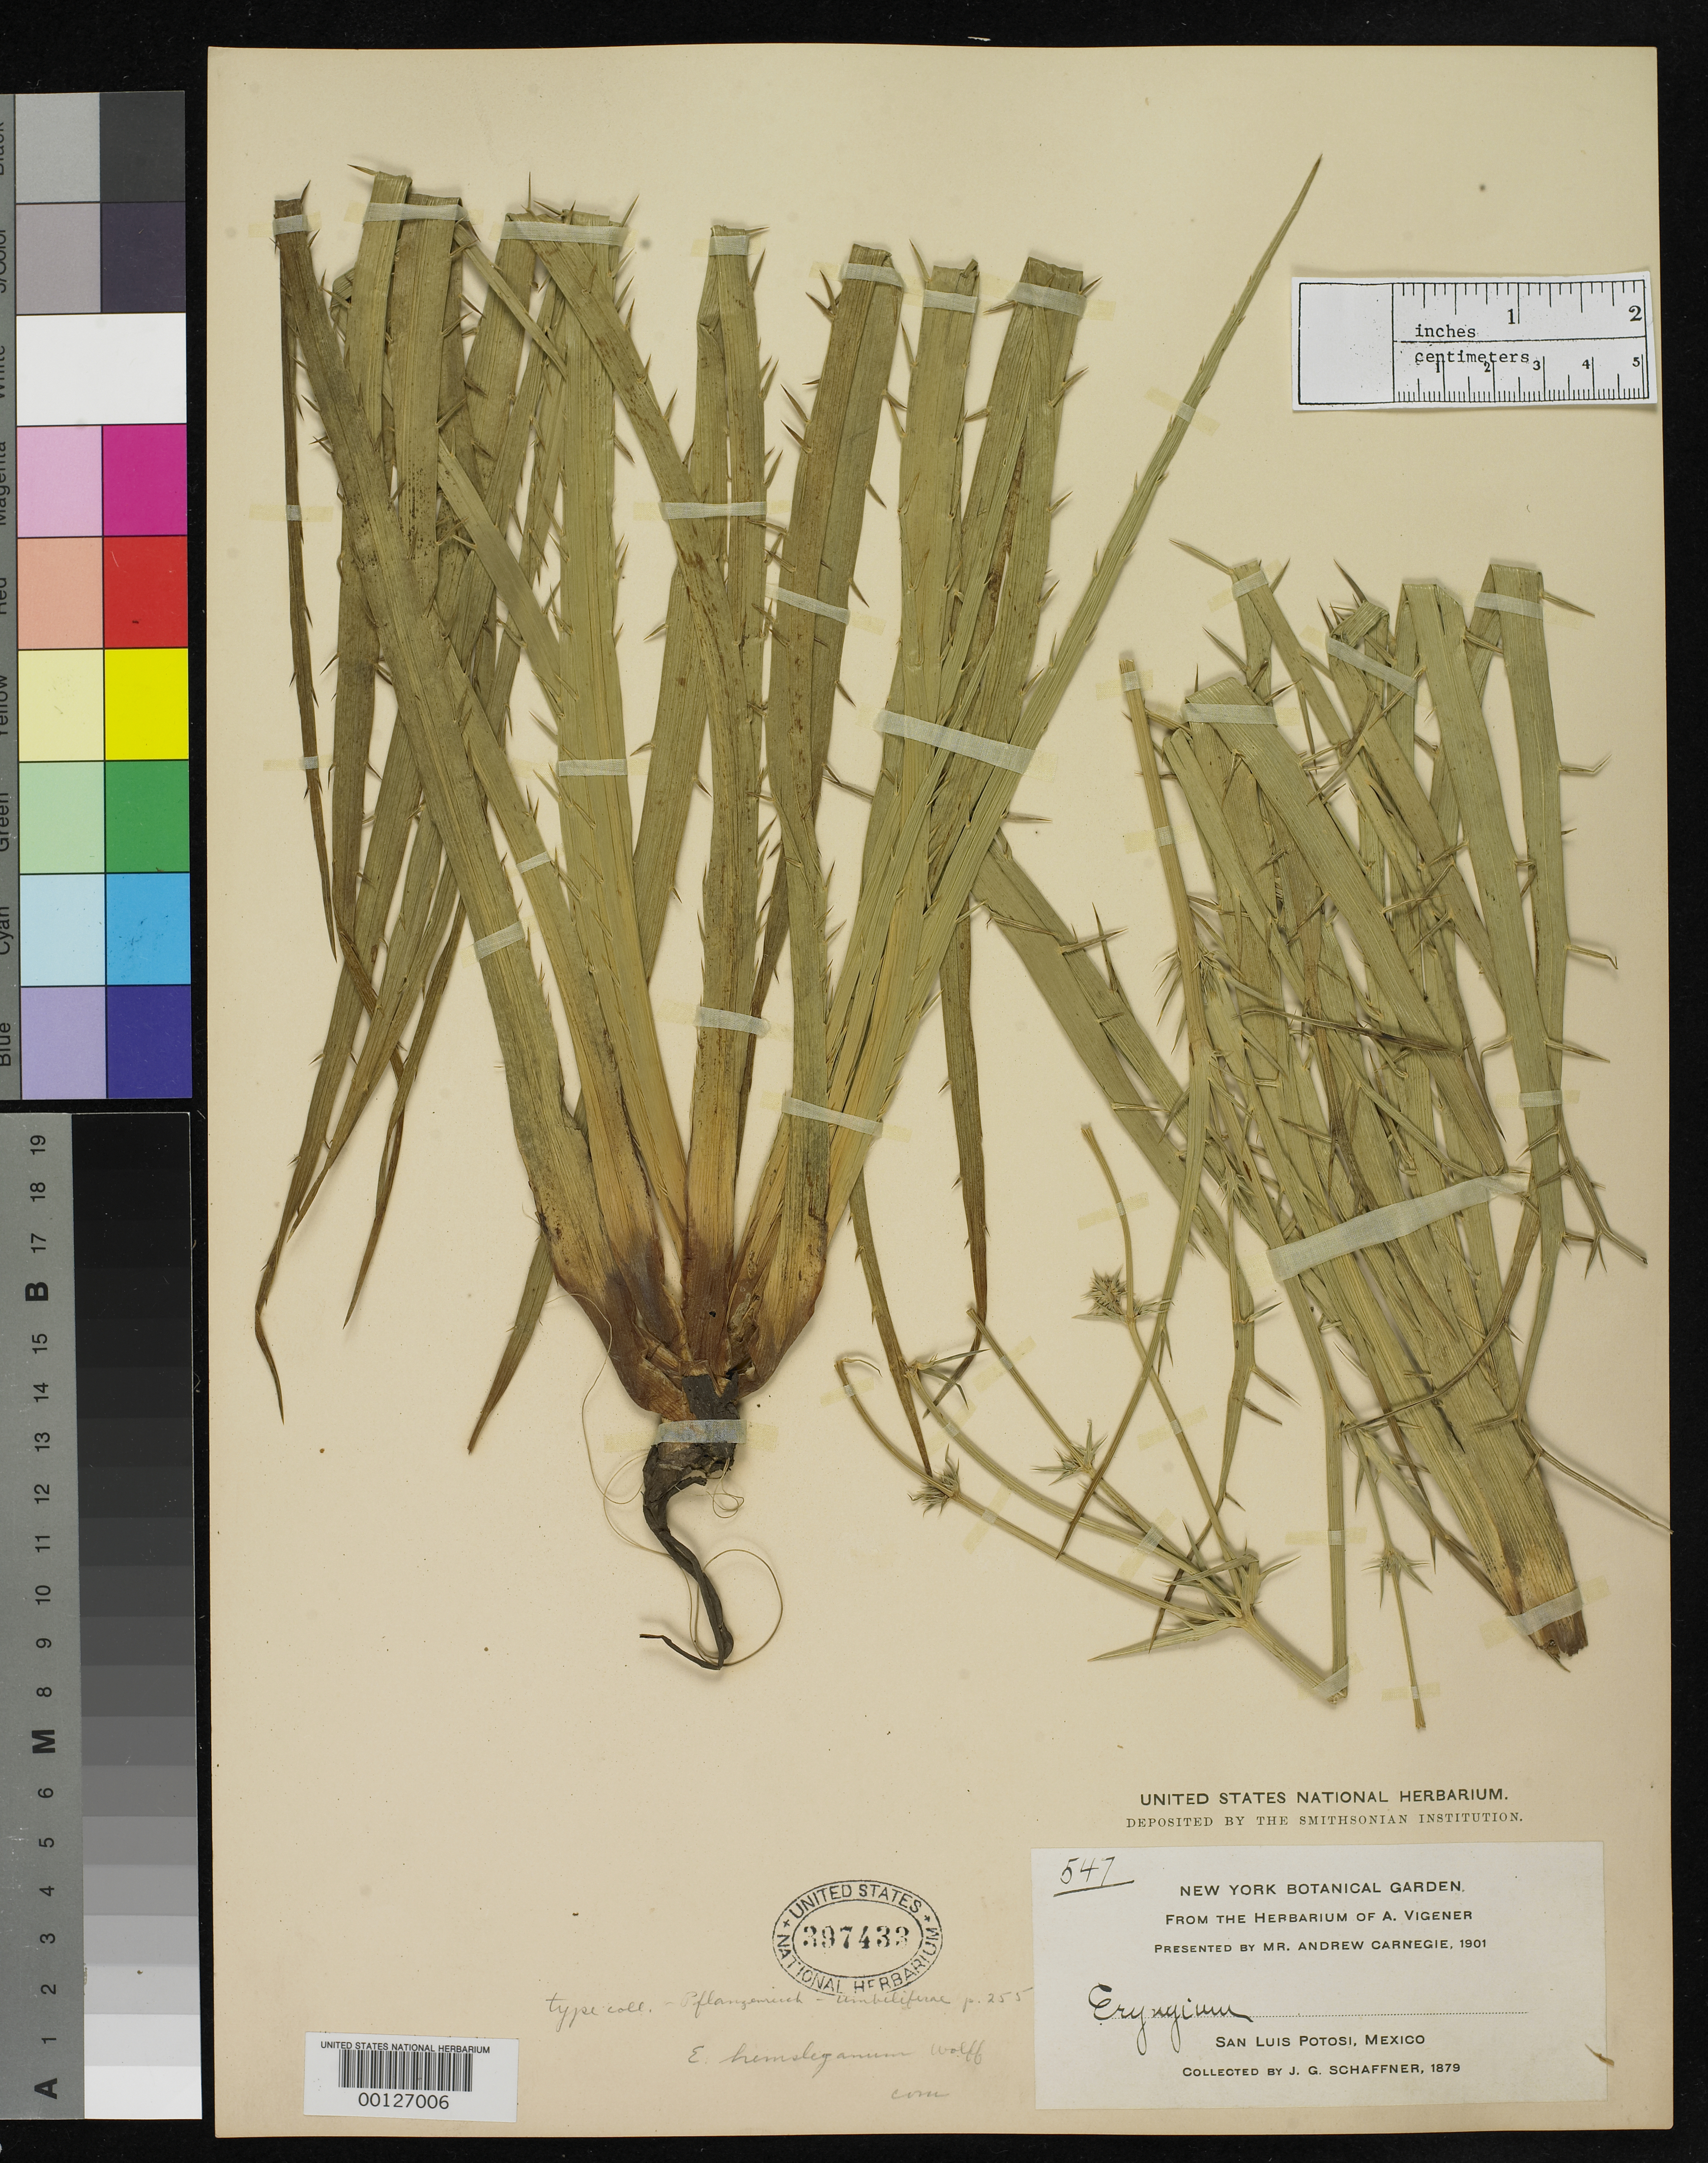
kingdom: Plantae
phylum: Tracheophyta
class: Magnoliopsida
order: Apiales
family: Apiaceae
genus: Eryngium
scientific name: Eryngium hemsleyanum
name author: H. Wolff in Engl.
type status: Isosyntype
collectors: J. G. Schaffner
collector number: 547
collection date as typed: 1879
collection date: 1879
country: Mexico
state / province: San Luis Potosi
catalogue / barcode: US 397433